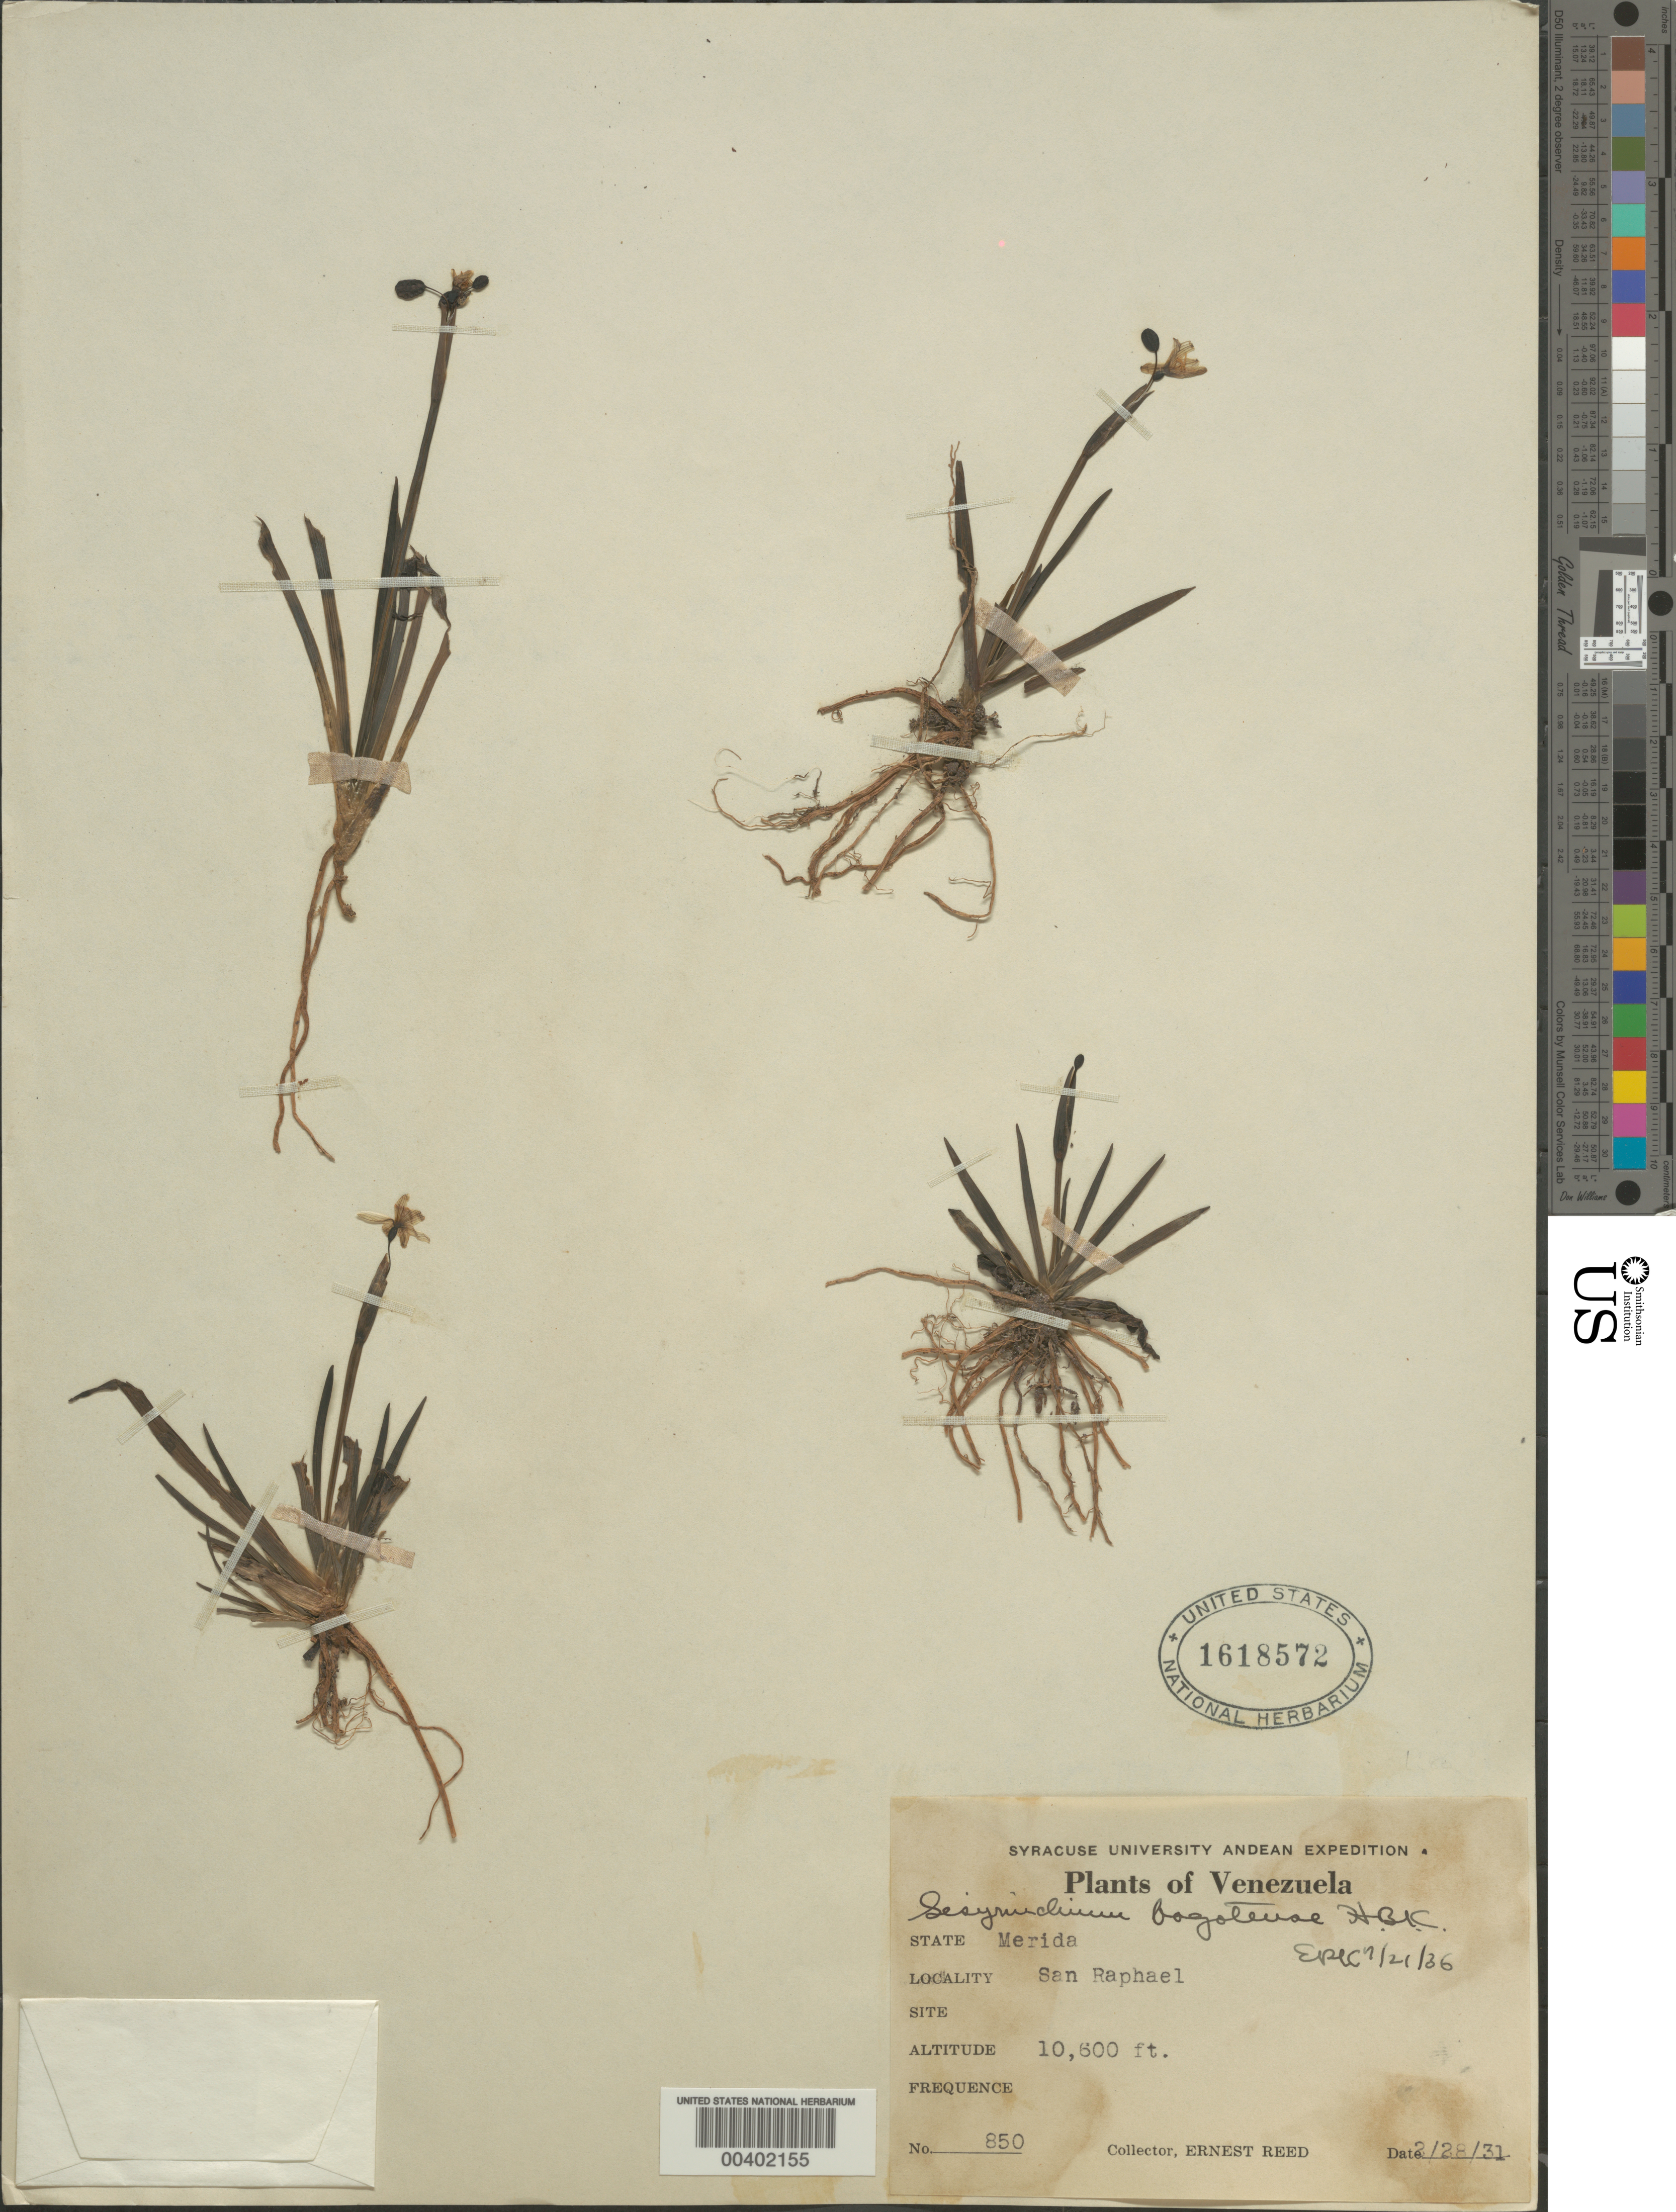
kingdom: Plantae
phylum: Tracheophyta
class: Liliopsida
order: Asparagales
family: Iridaceae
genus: Sisyrinchium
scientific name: Sisyrinchium bogotense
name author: Kunth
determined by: Killip, Ellsworth P.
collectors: E. Reed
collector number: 850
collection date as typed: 28 Feb 1931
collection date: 1931-02-28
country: Venezuela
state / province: Mérida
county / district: Rangel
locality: San Raphael San Raphael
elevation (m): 3231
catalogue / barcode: US 1618572